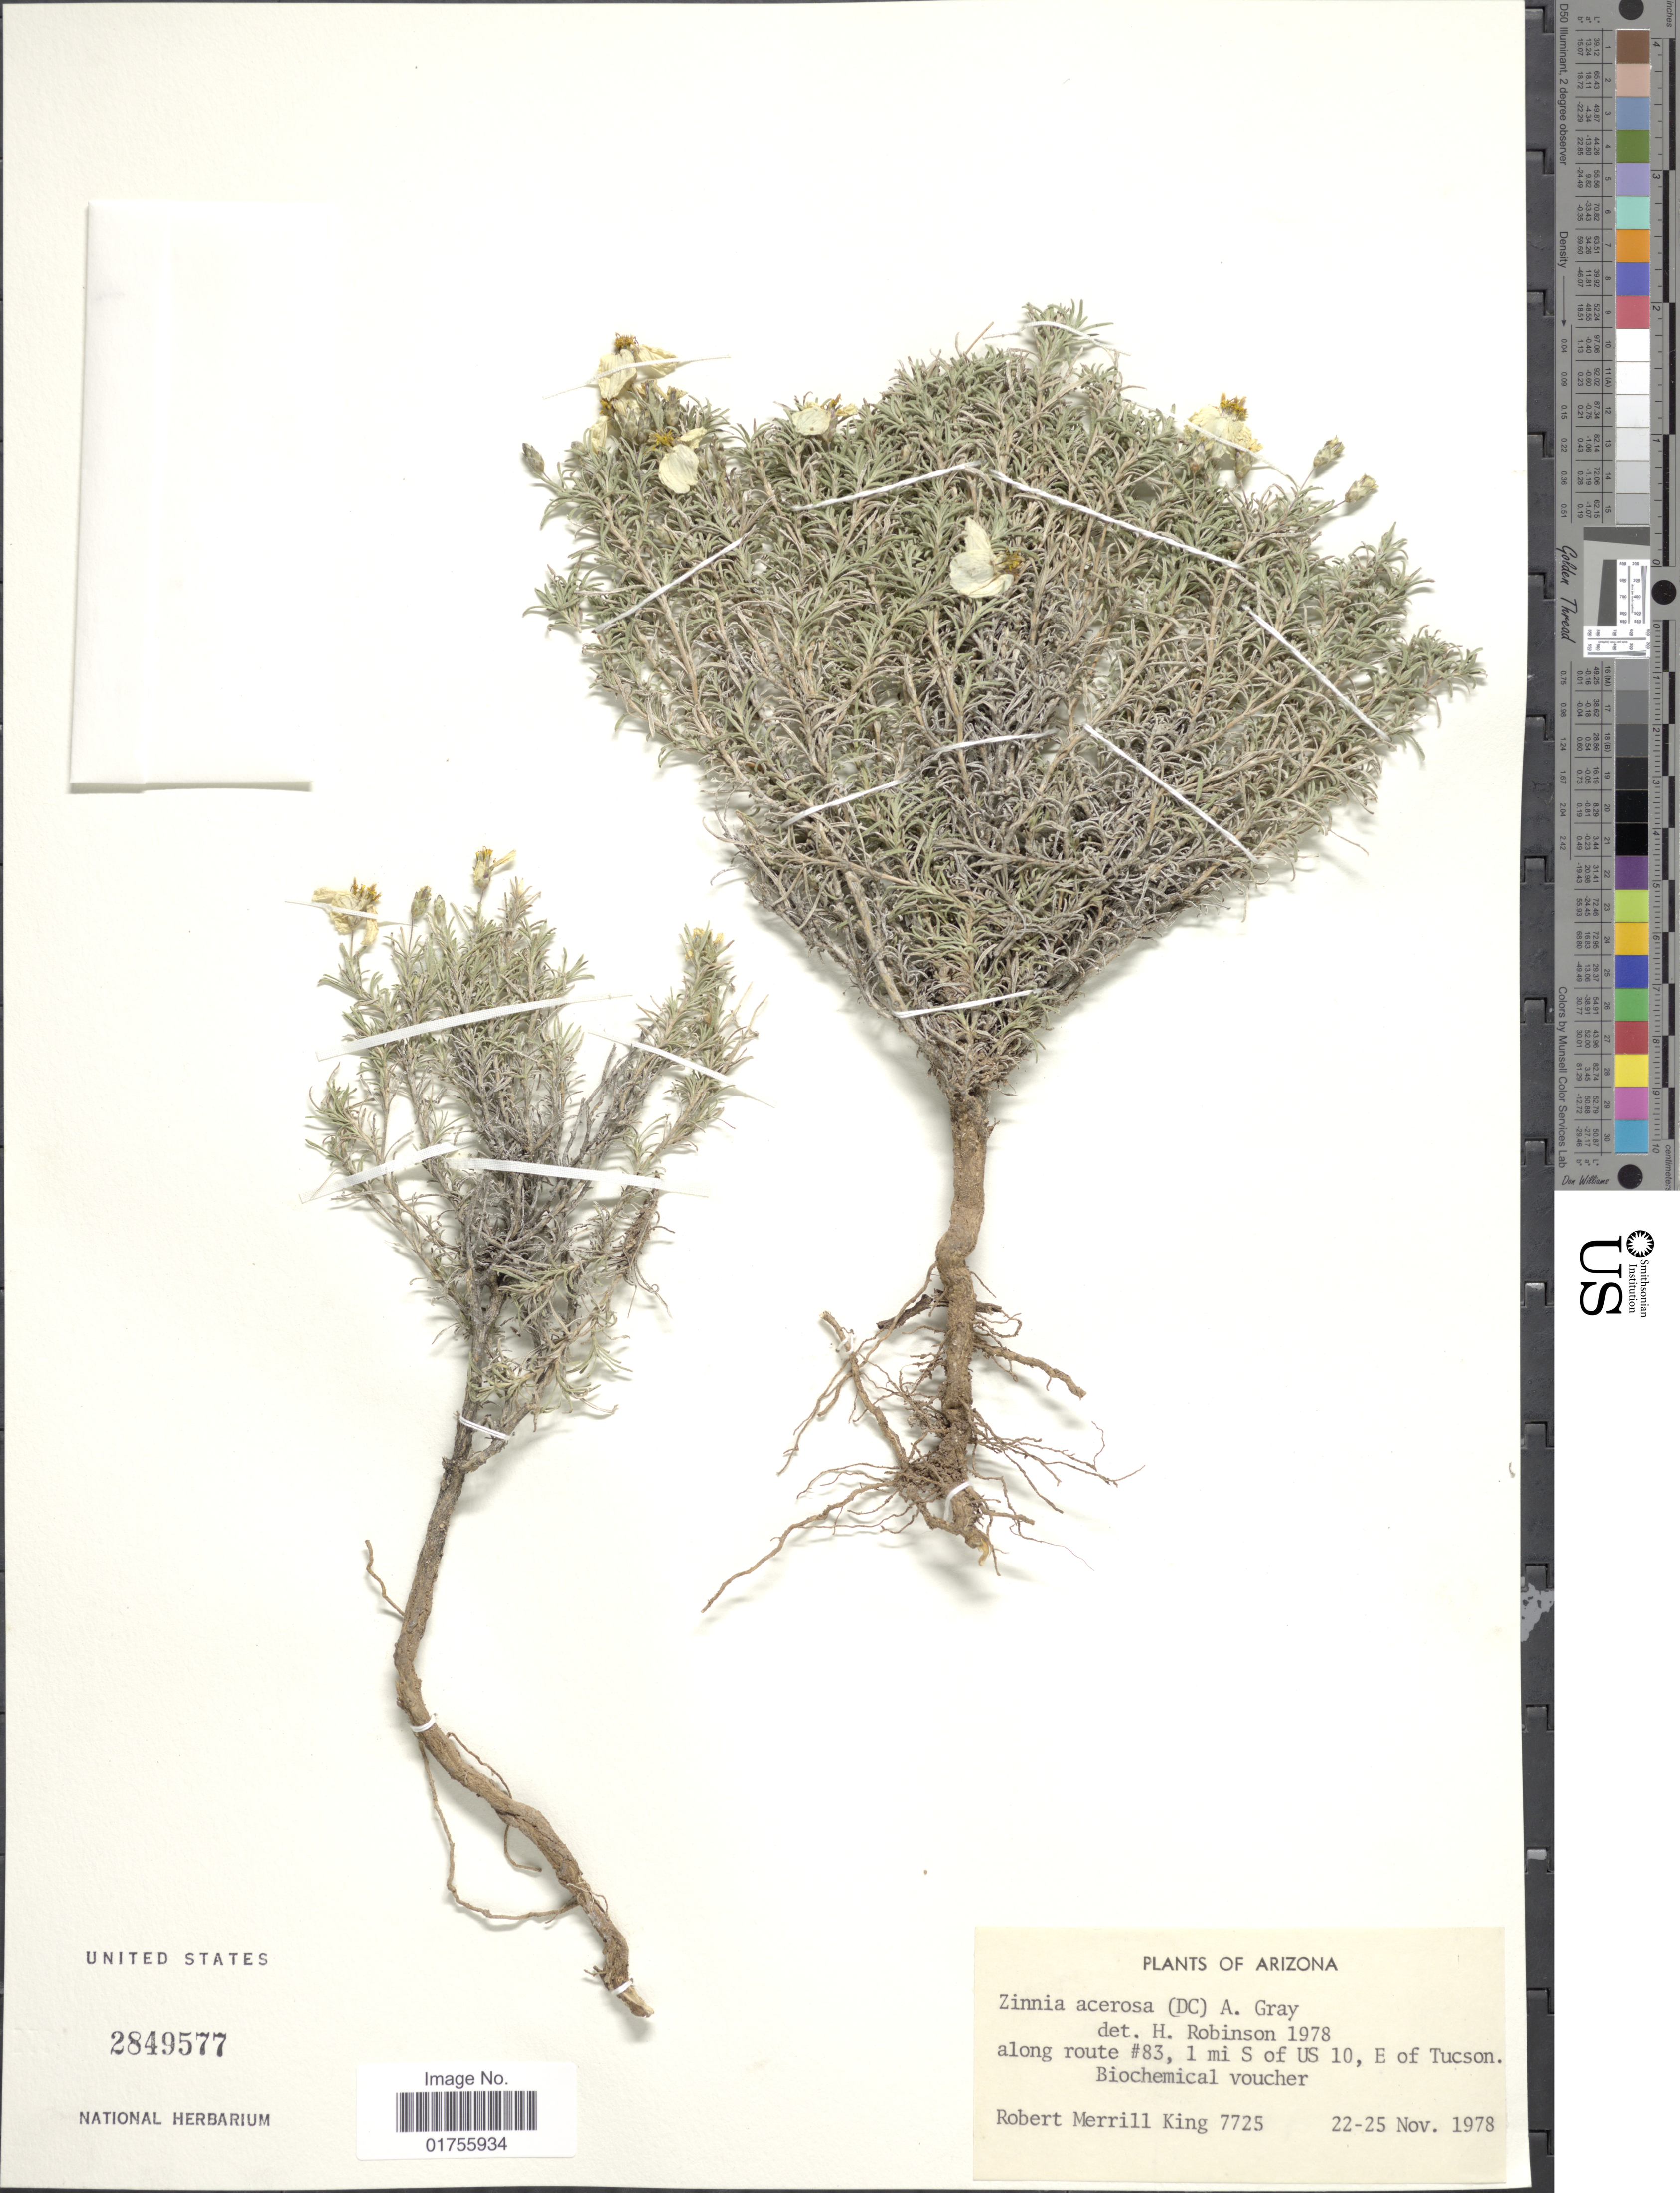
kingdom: Plantae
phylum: Tracheophyta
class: Magnoliopsida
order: Asterales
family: Asteraceae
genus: Zinnia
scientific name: Zinnia acerosa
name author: (DC.) A. Gray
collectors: R. M. King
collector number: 7725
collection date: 1978-11-22/1978-11-25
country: United States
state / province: Arizona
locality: Along route #83, 1 mi S of US10, E of Tucson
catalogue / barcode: US 2849577